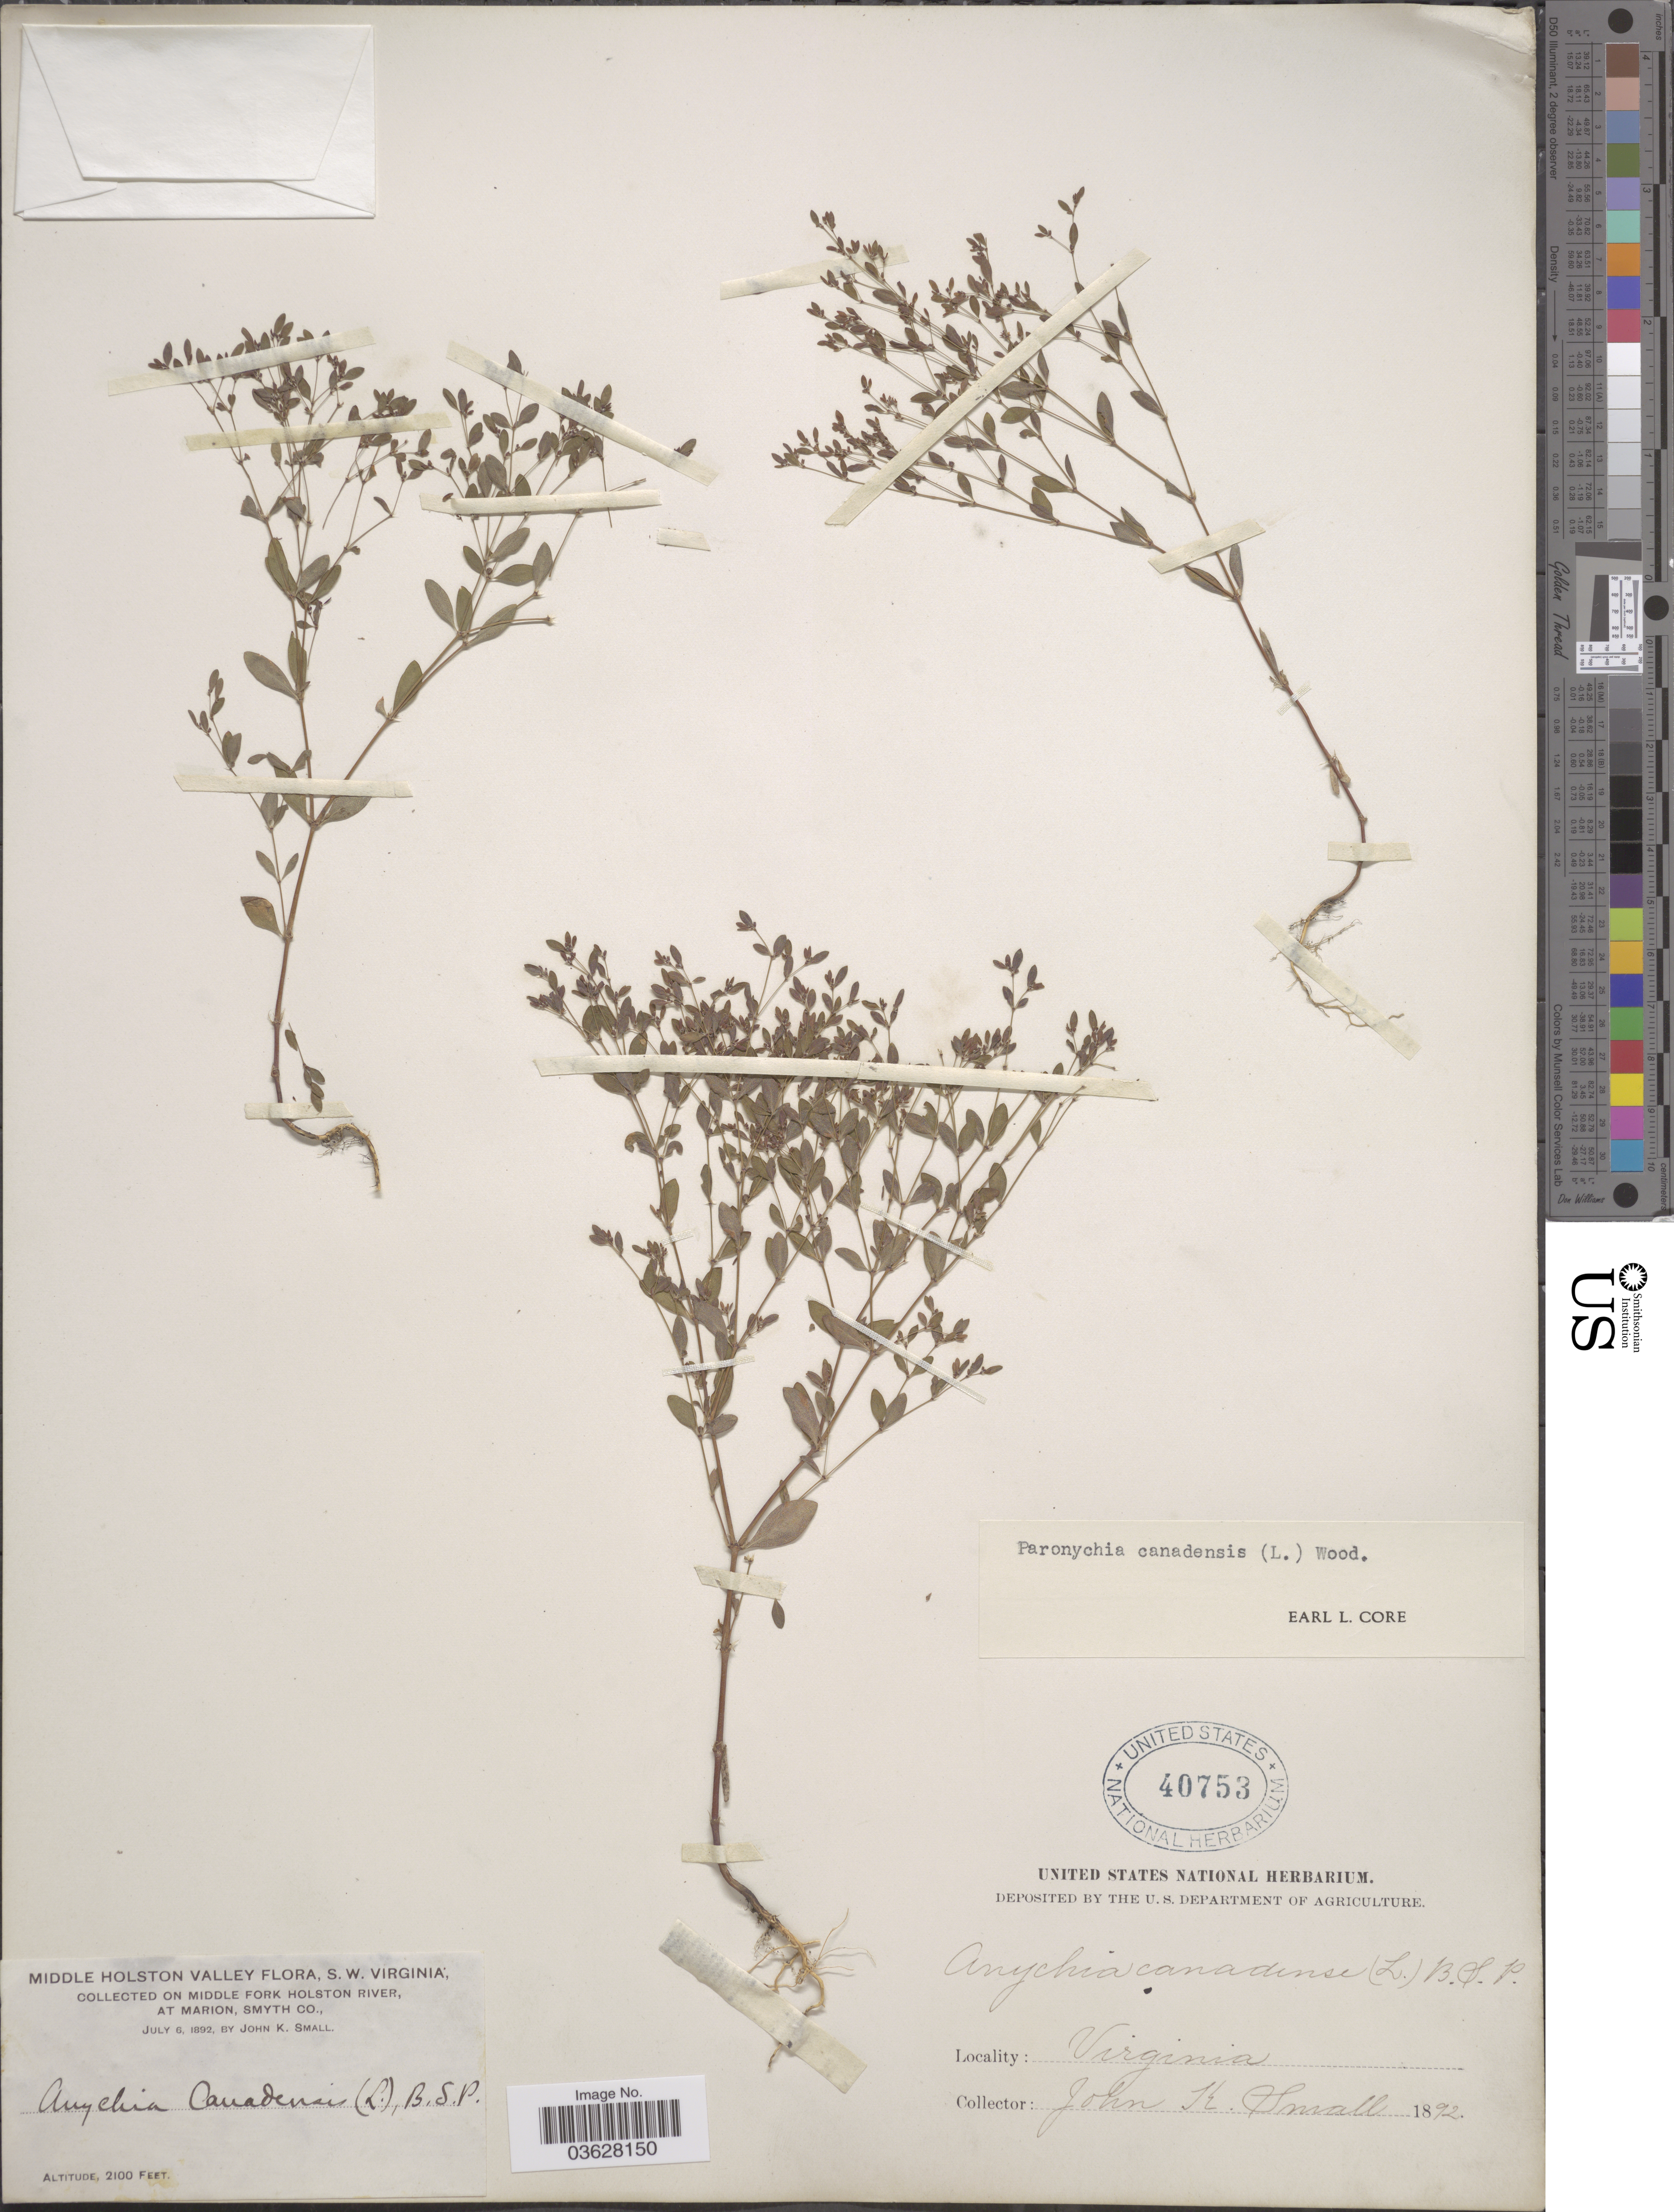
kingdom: Plantae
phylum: Tracheophyta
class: Magnoliopsida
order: Caryophyllales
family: Caryophyllaceae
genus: Paronychia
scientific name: Paronychia sp.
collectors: J. K. Small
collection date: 1892-07-06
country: United States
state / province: Virginia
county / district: Smyth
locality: Middle Holston Valley, SW Virginia. On Middle Fork Holston River, At Marion.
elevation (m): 640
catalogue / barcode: US 40753